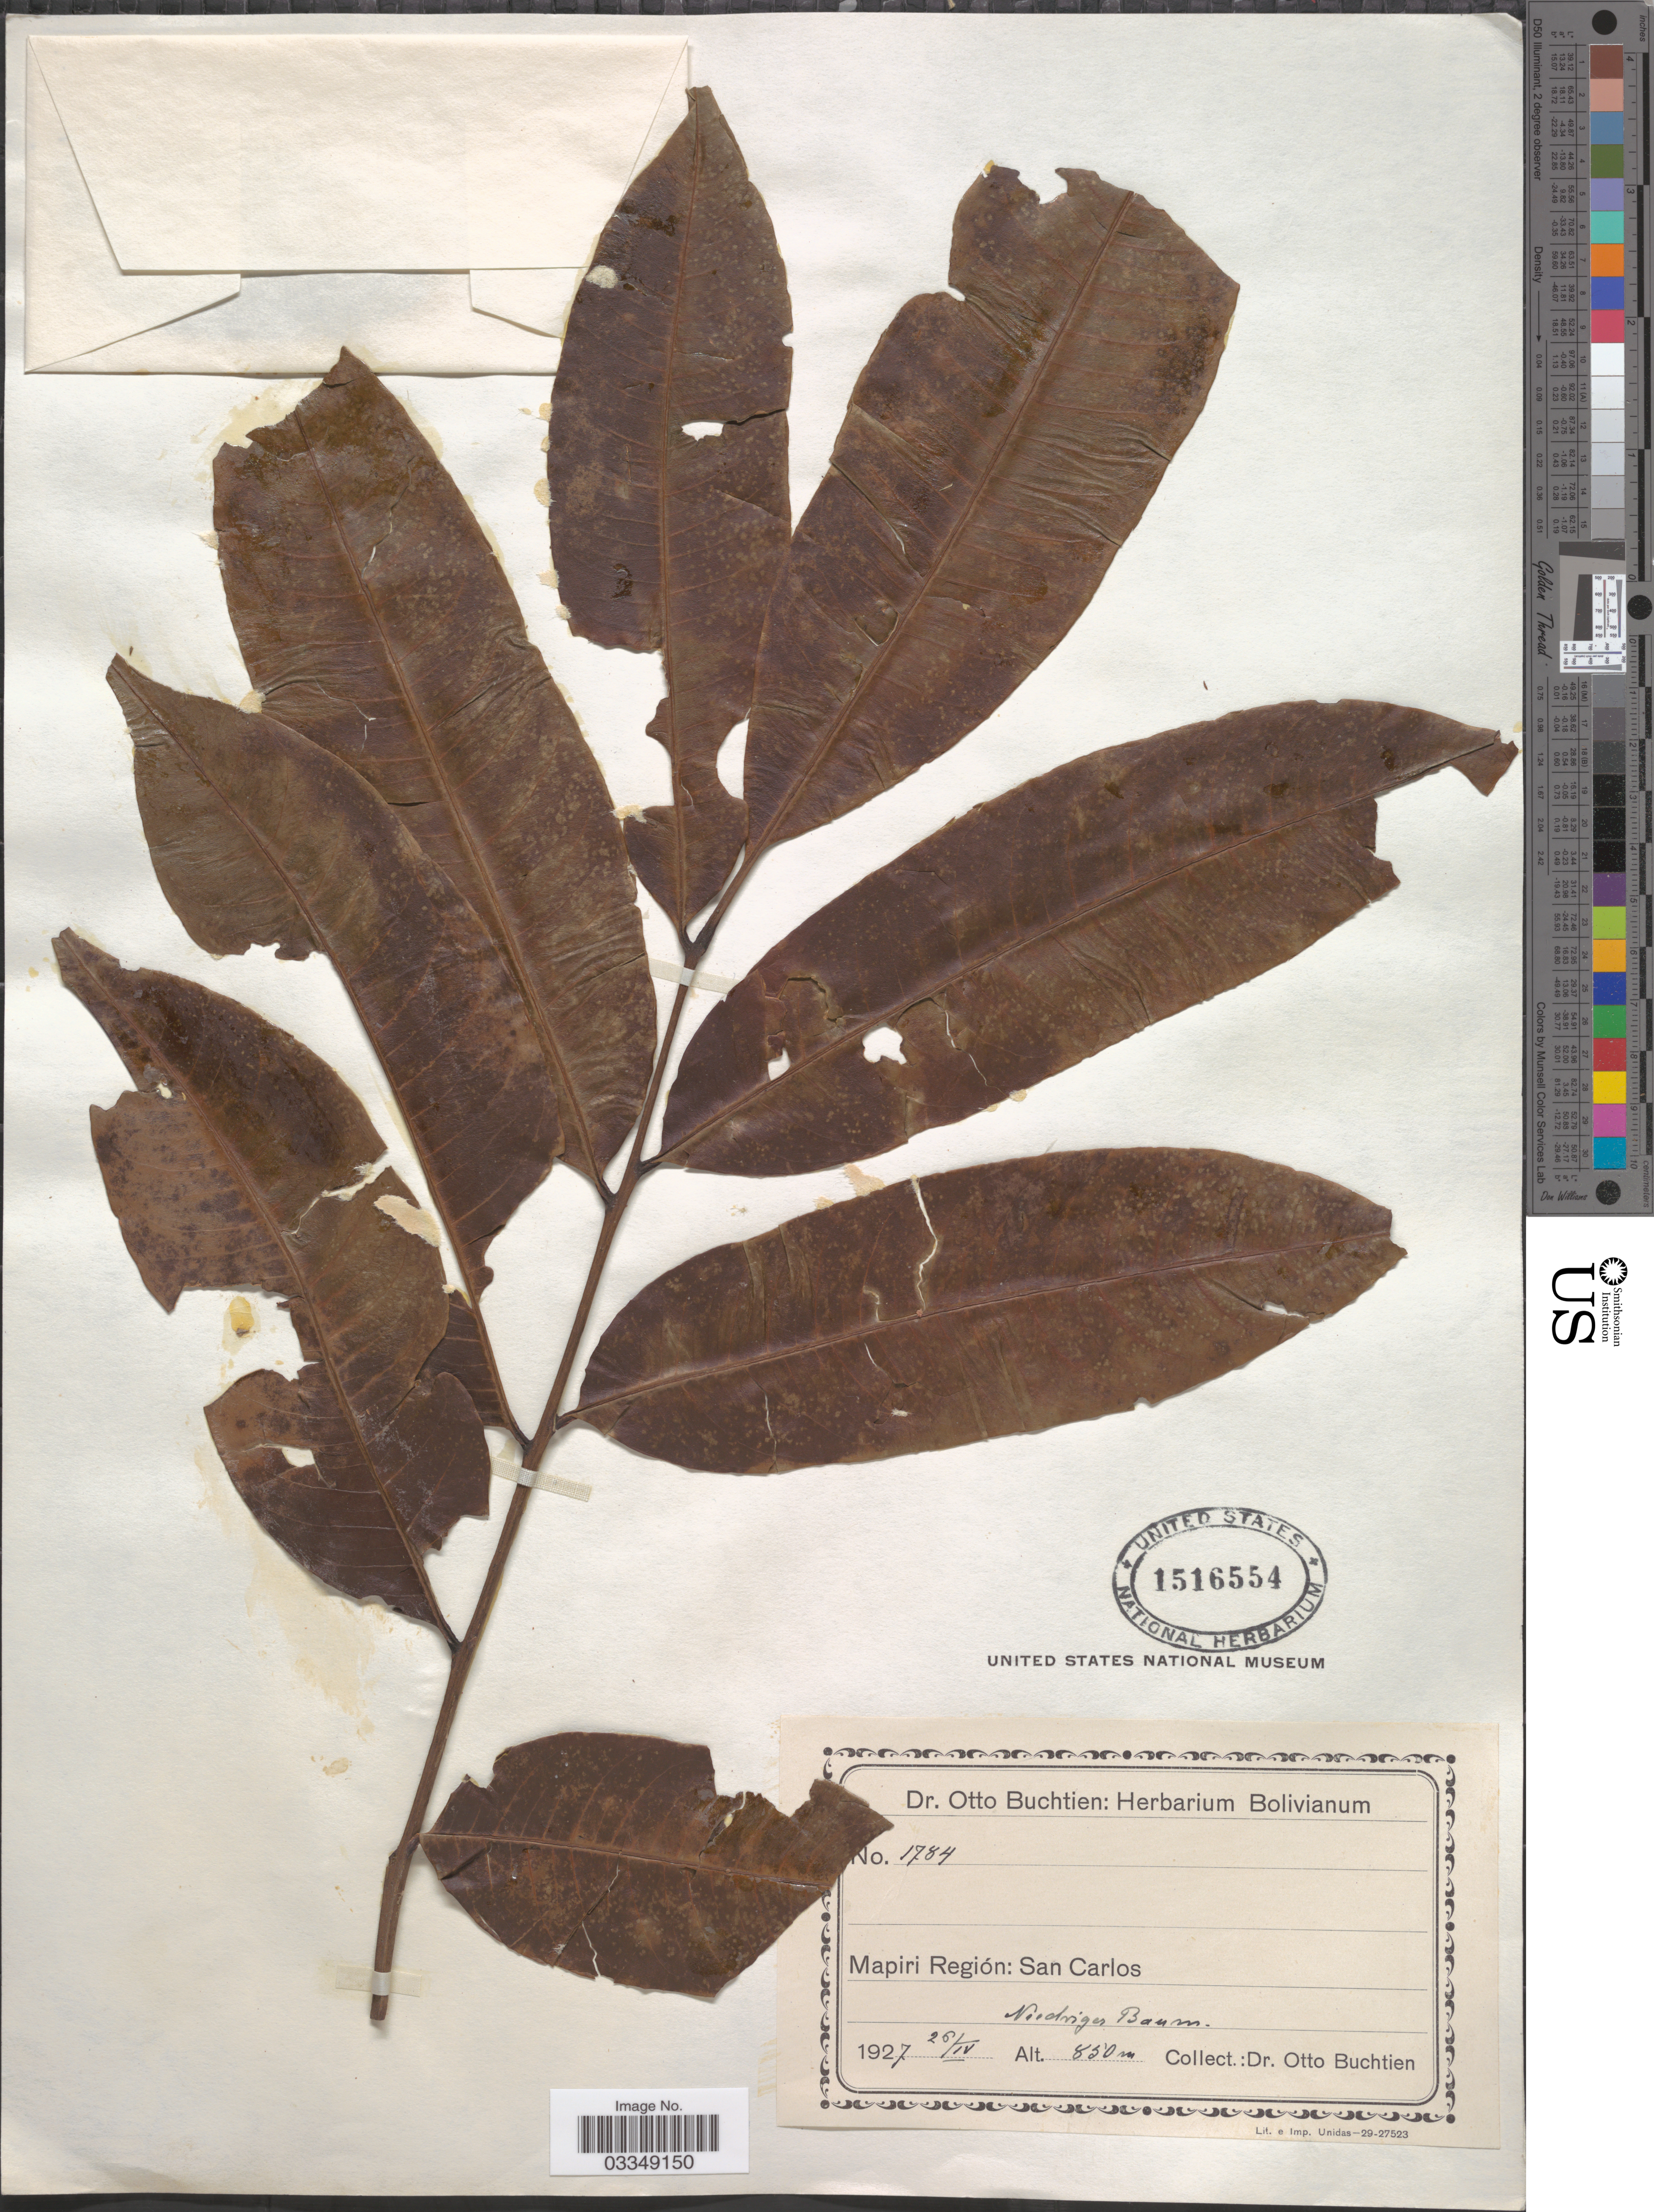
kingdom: Plantae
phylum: Tracheophyta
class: Magnoliopsida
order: Sapindales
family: Meliaceae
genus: Trichilia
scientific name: Trichilia sp.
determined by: Londoño-Echeverri, Y.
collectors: O. Buchtien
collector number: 1784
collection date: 1927-04-26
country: Bolivia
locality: Mapiri Región: San Carlos. Noedriger Baum.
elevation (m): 850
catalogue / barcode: US 1516554